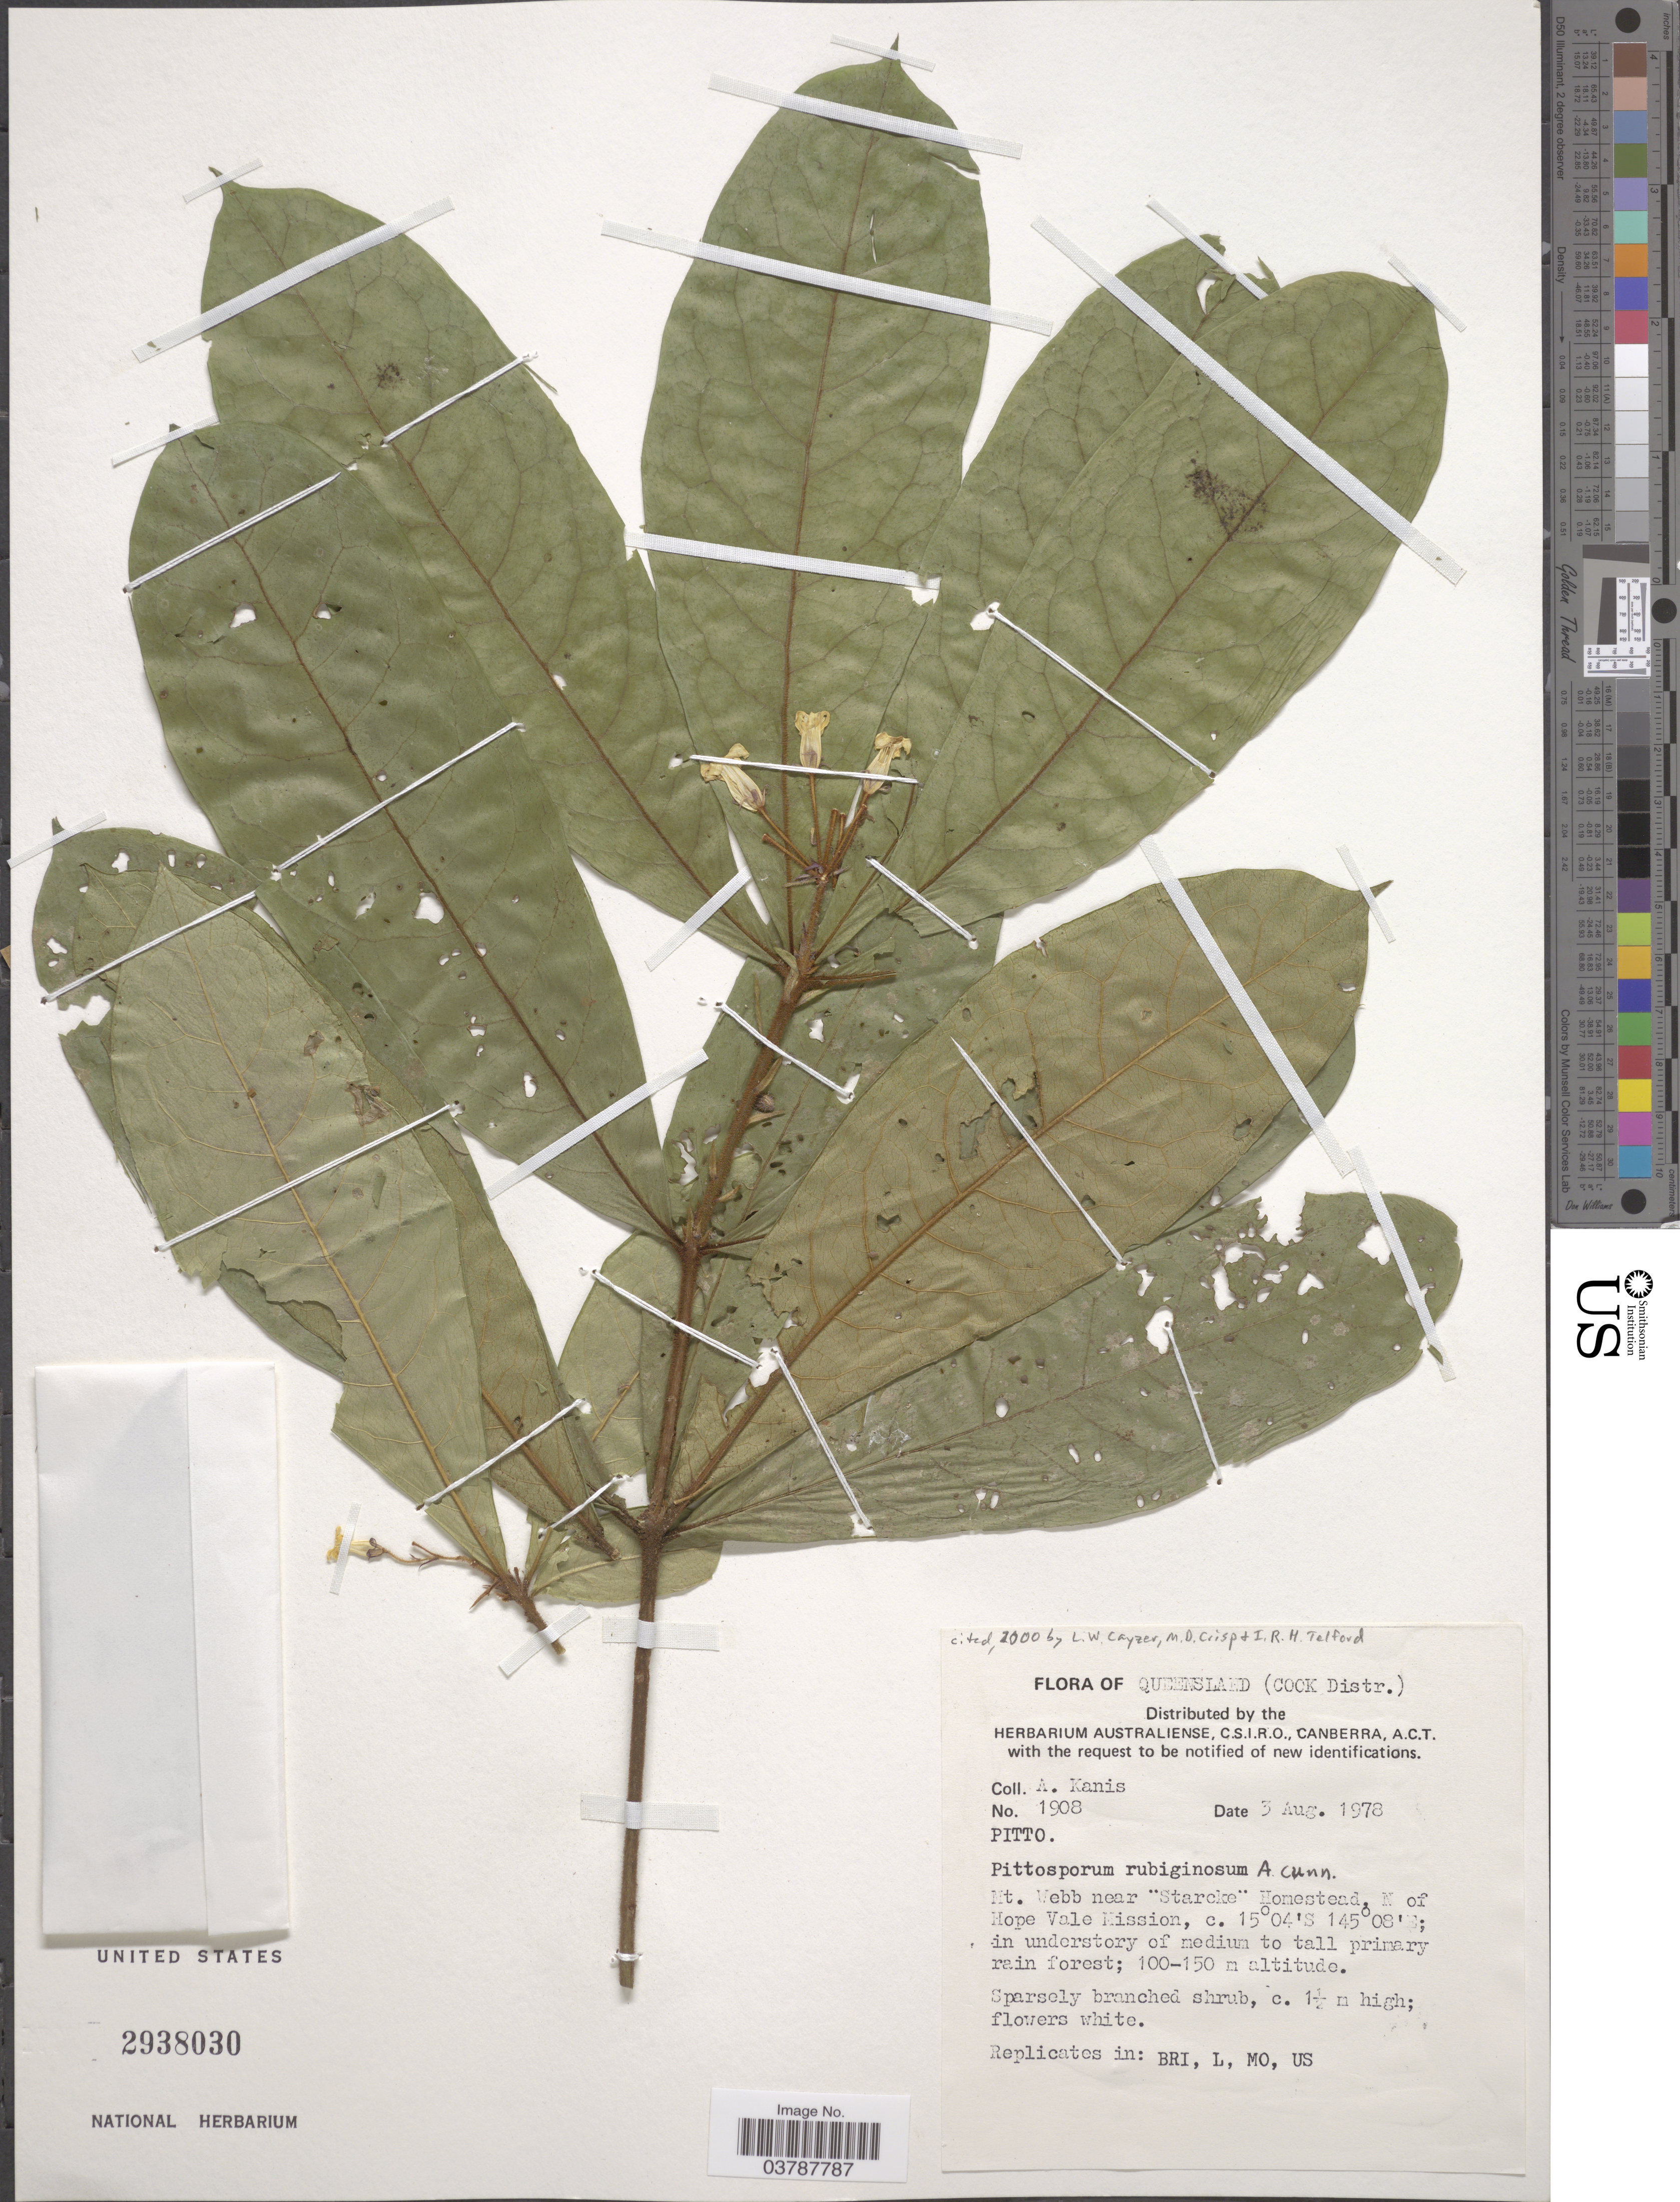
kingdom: Plantae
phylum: Tracheophyta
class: Magnoliopsida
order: Apiales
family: Pittosporaceae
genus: Pittosporum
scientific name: Pittosporum rubiginosum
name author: A. Cunn.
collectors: A. Kanis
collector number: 1908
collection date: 1978-08-03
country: Australia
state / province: Queensland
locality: Cock Distr. Mt. Webb near "Starcke"Homestead, N of Hope Vale Mission.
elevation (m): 100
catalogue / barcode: US 2938030